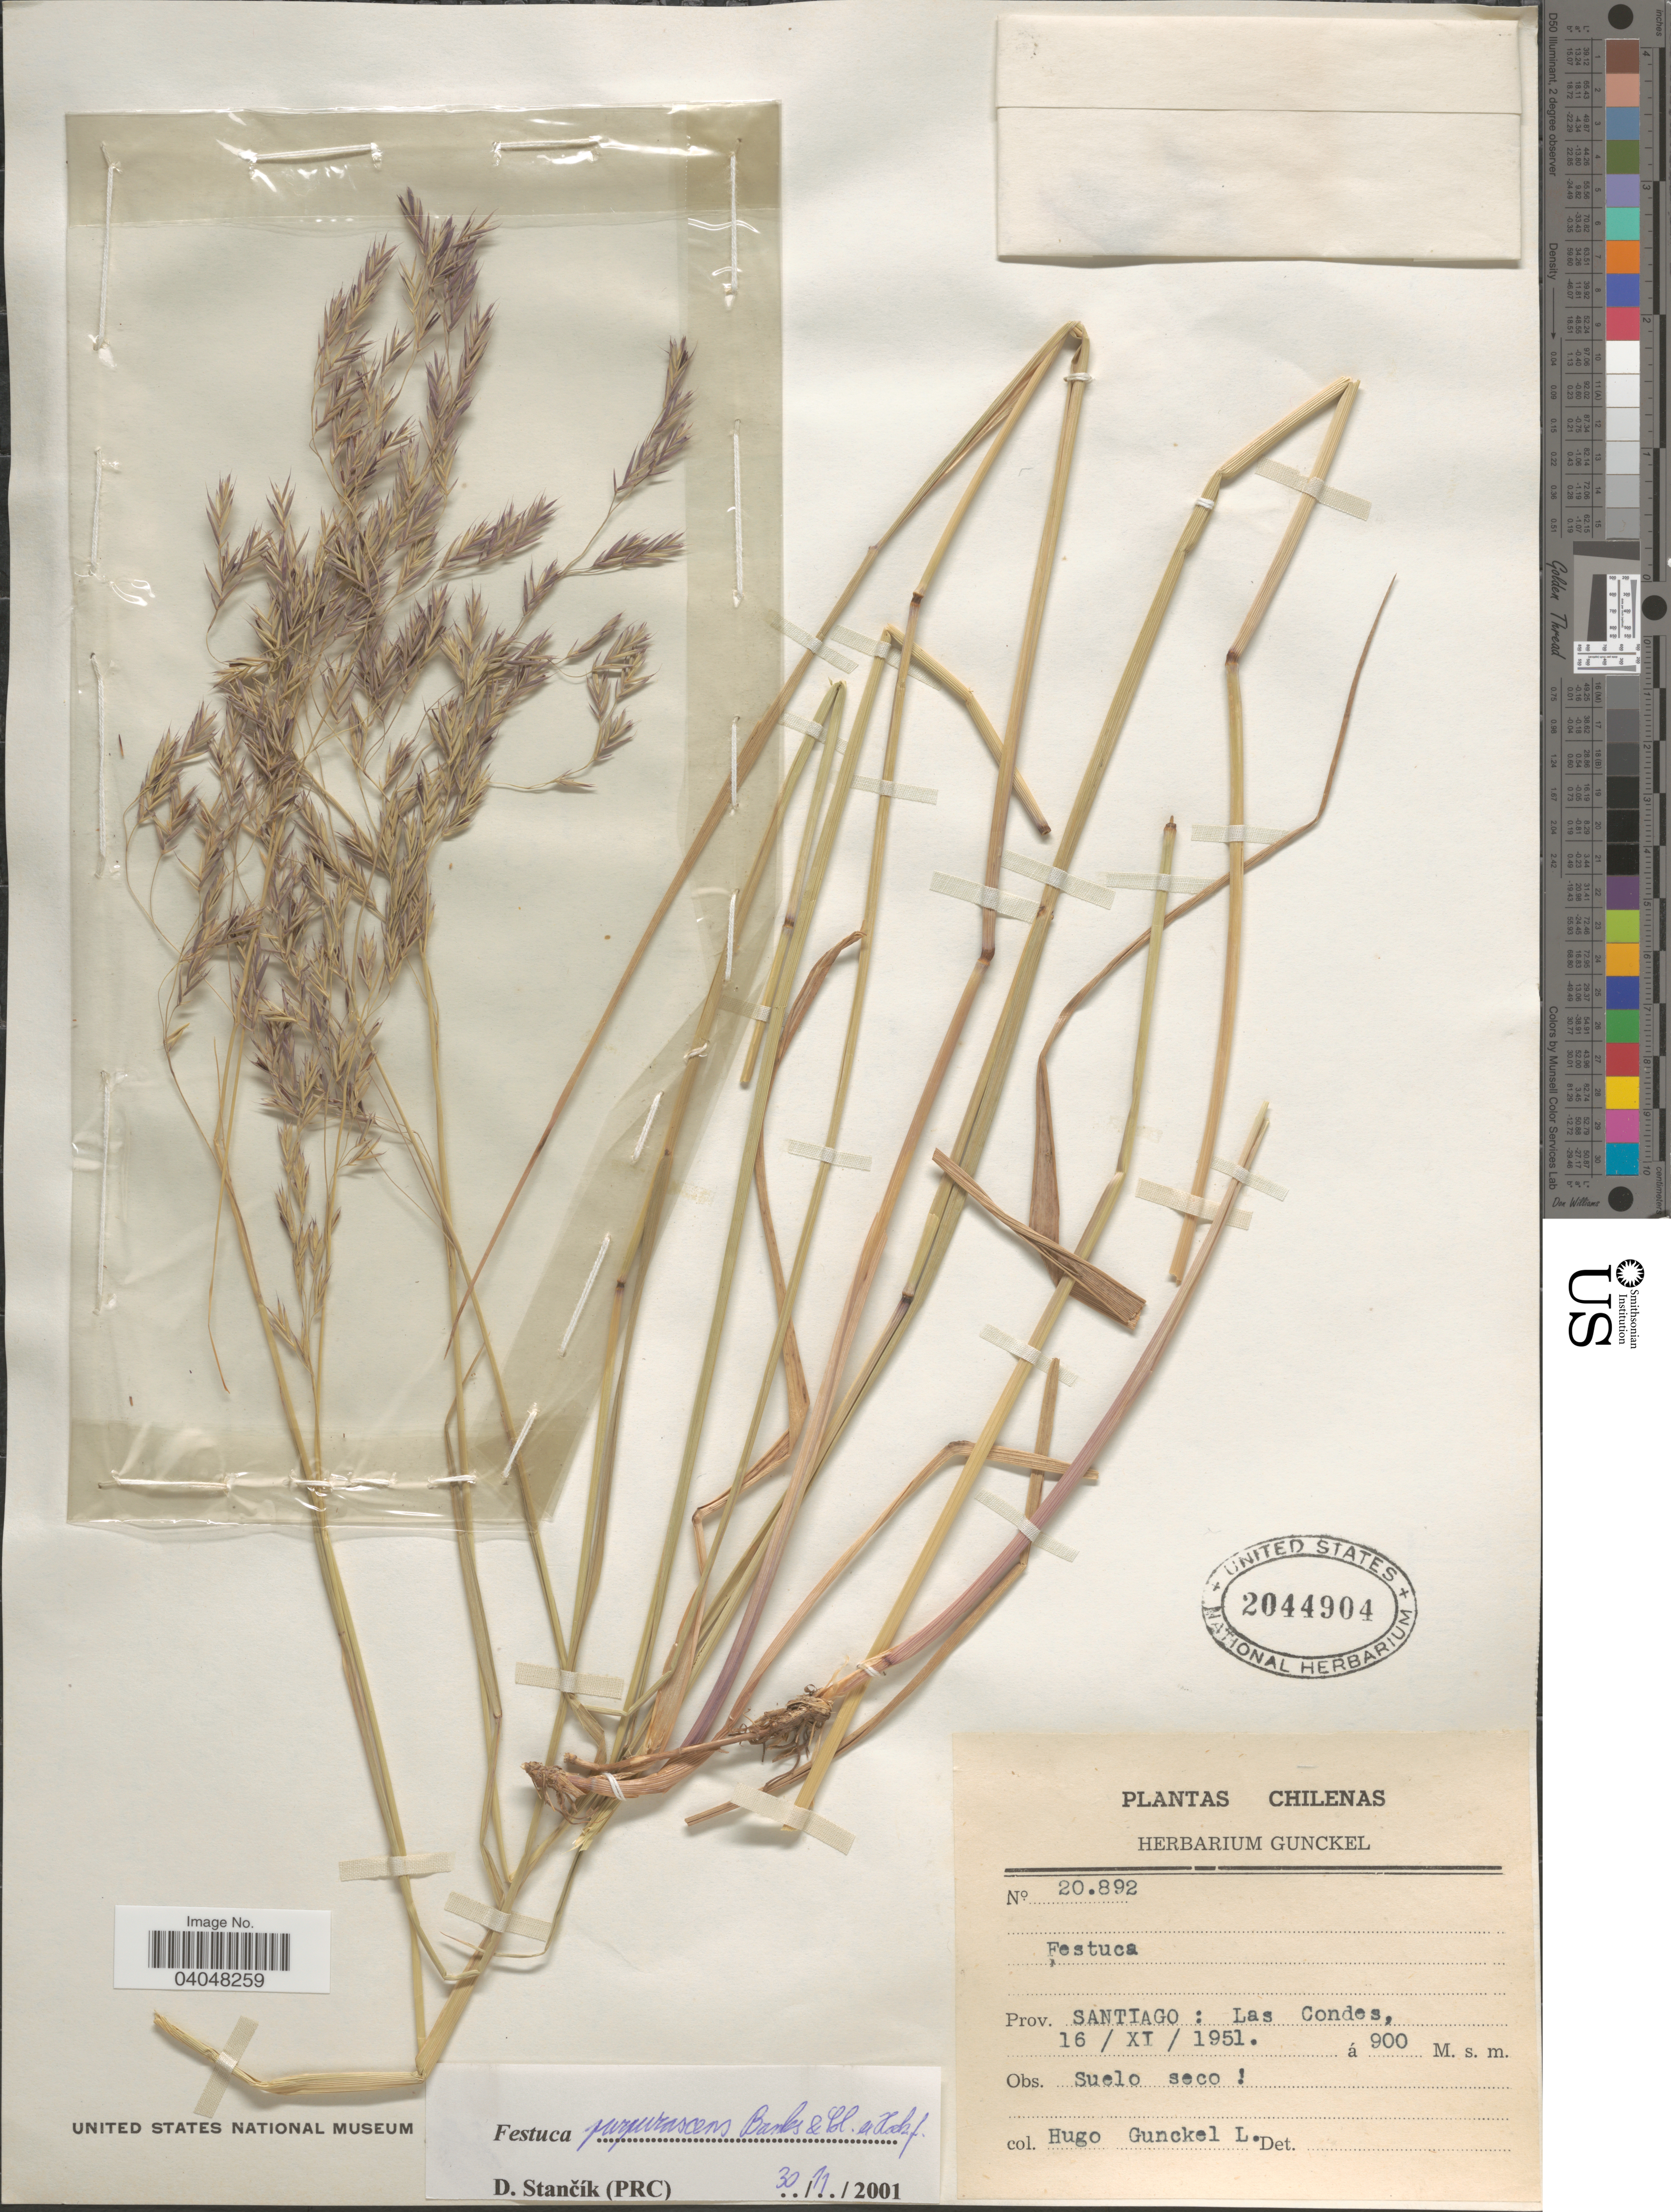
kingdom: Plantae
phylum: Tracheophyta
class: Liliopsida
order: Poales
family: Poaceae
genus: Festuca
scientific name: Festuca purpurascens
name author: Banks & Sol. ex Hook. f.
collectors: H. Gunckel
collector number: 20892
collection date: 1951-11-16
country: Chile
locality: Prov. Santiago: Las Condes.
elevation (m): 900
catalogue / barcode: US 2044904